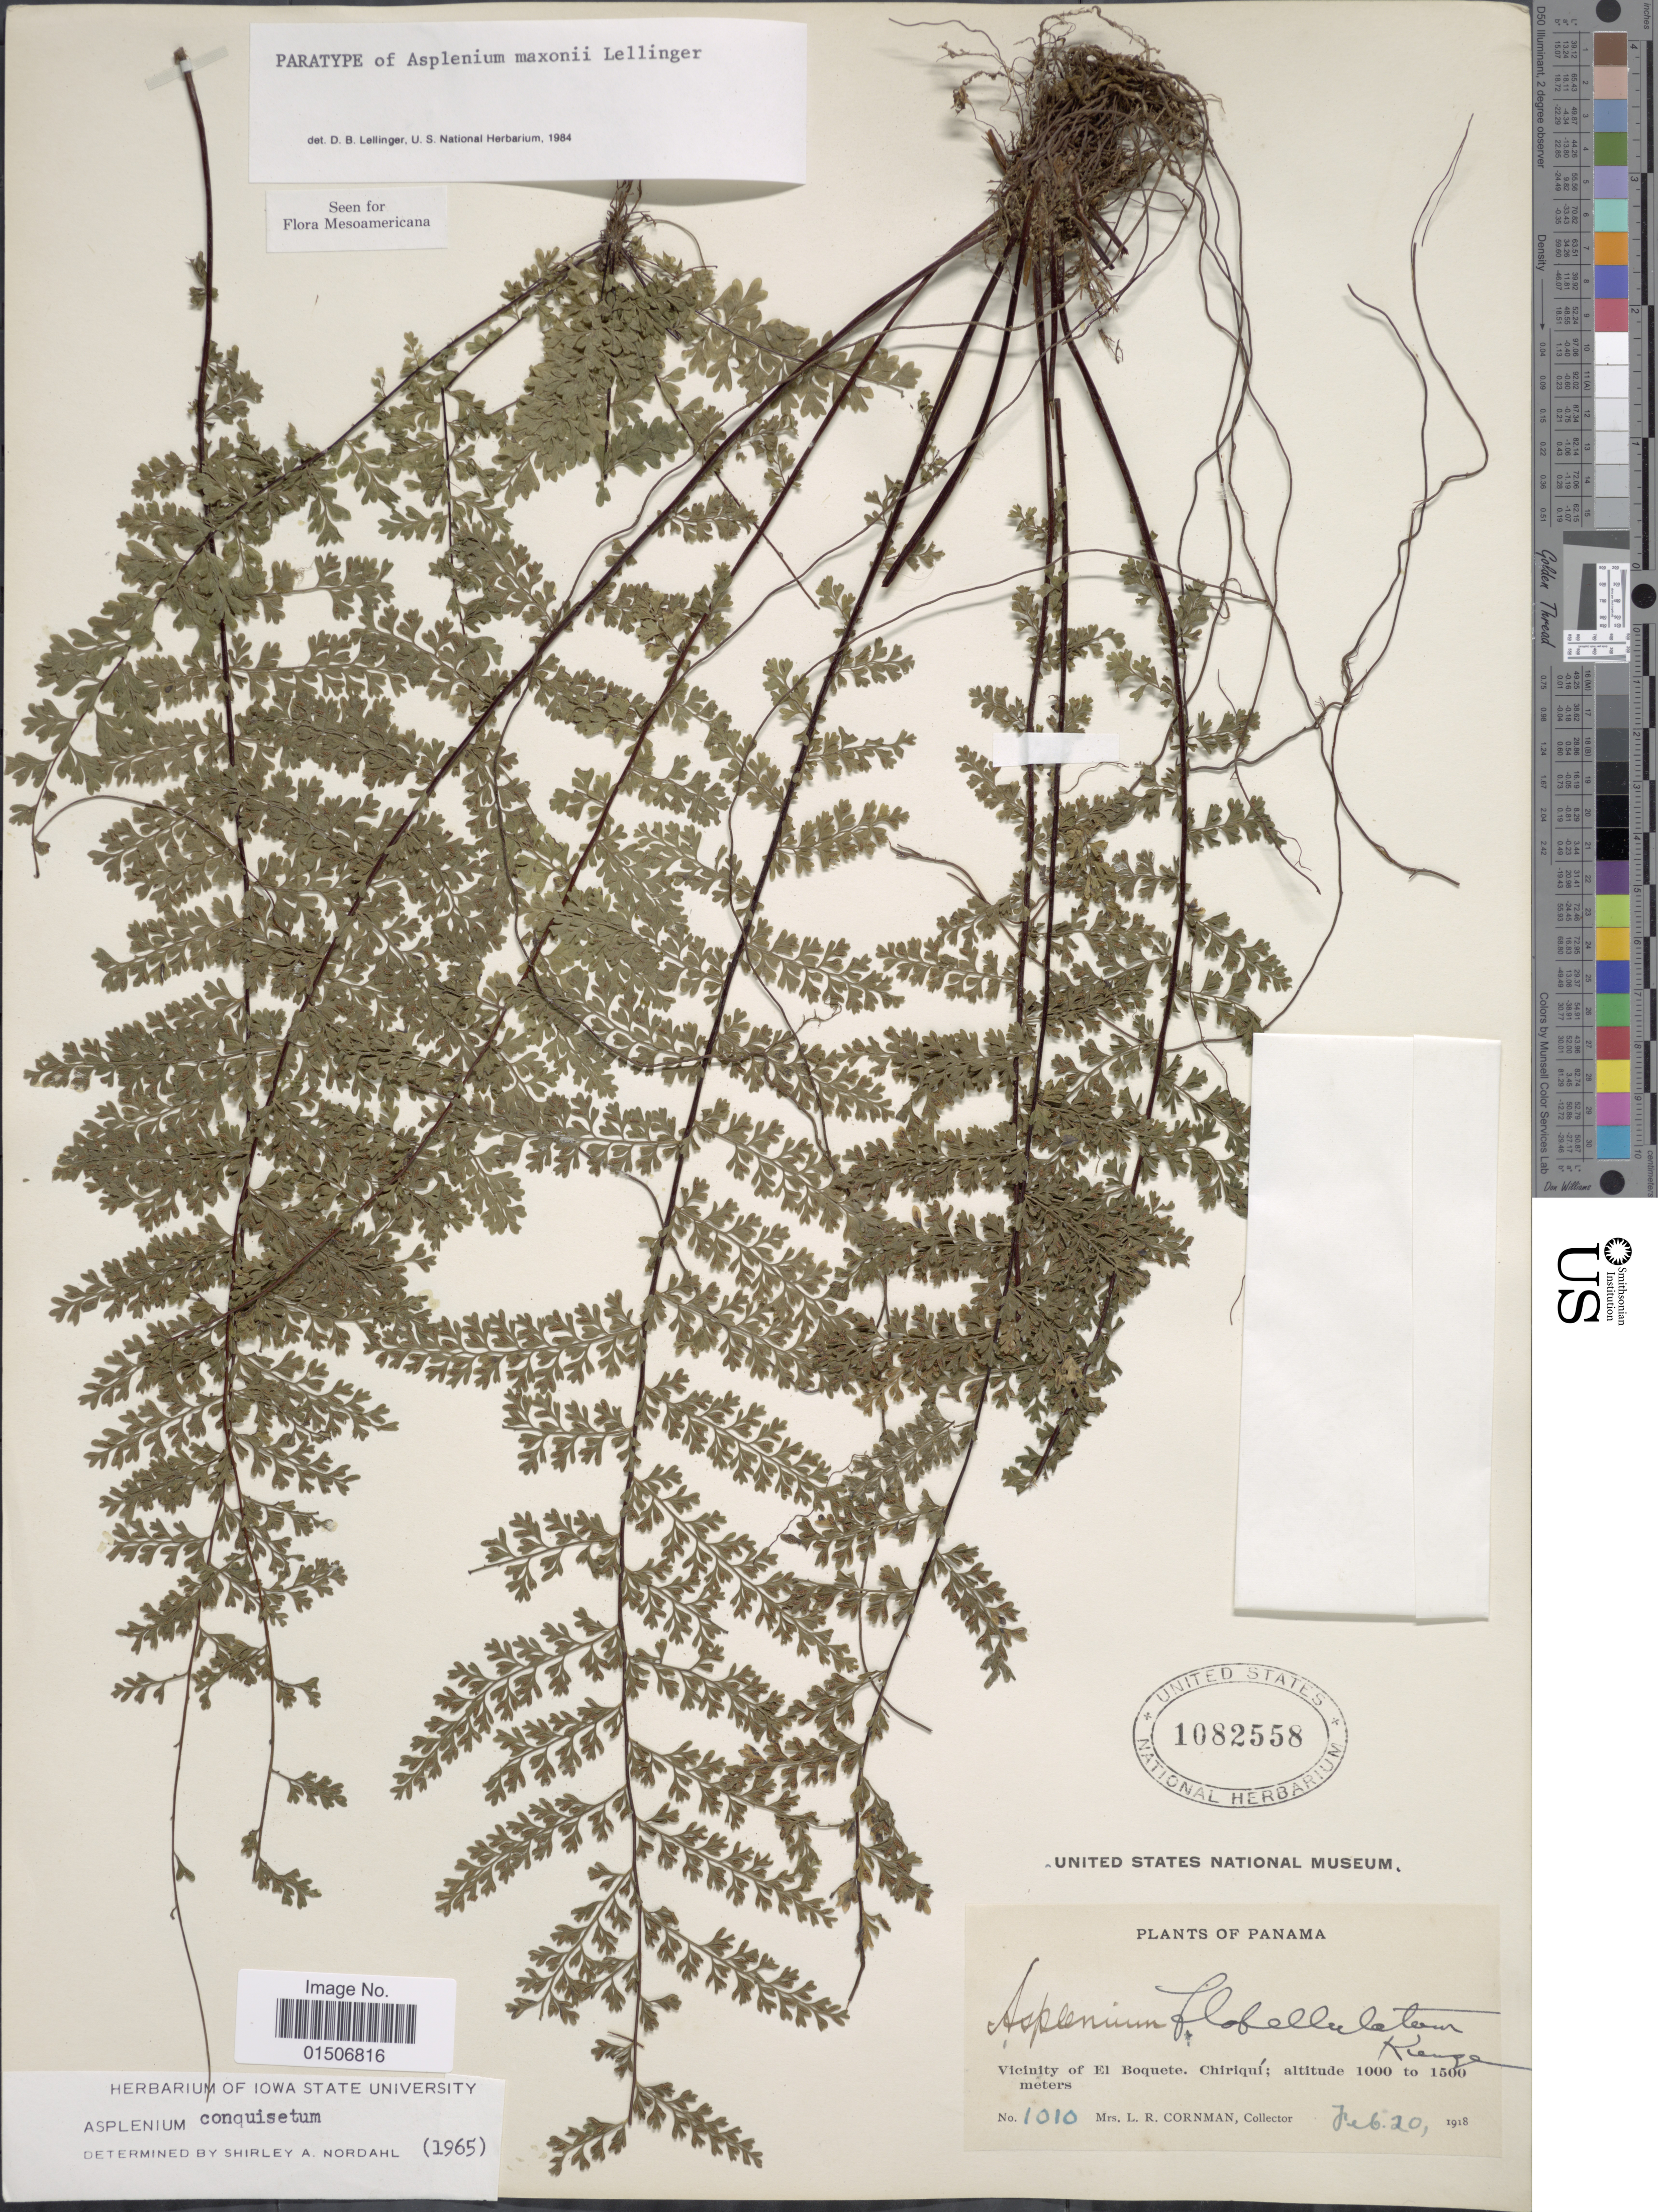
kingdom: Plantae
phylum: Tracheophyta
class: Polypodiopsida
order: Polypodiales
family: Aspleniaceae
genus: Asplenium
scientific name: Asplenium maxonii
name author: Lellinger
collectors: L. Cornman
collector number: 1010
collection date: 1918-02-20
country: Panama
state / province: Chiriqui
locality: Vicinity of El Boquete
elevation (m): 1000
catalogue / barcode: US 1082558